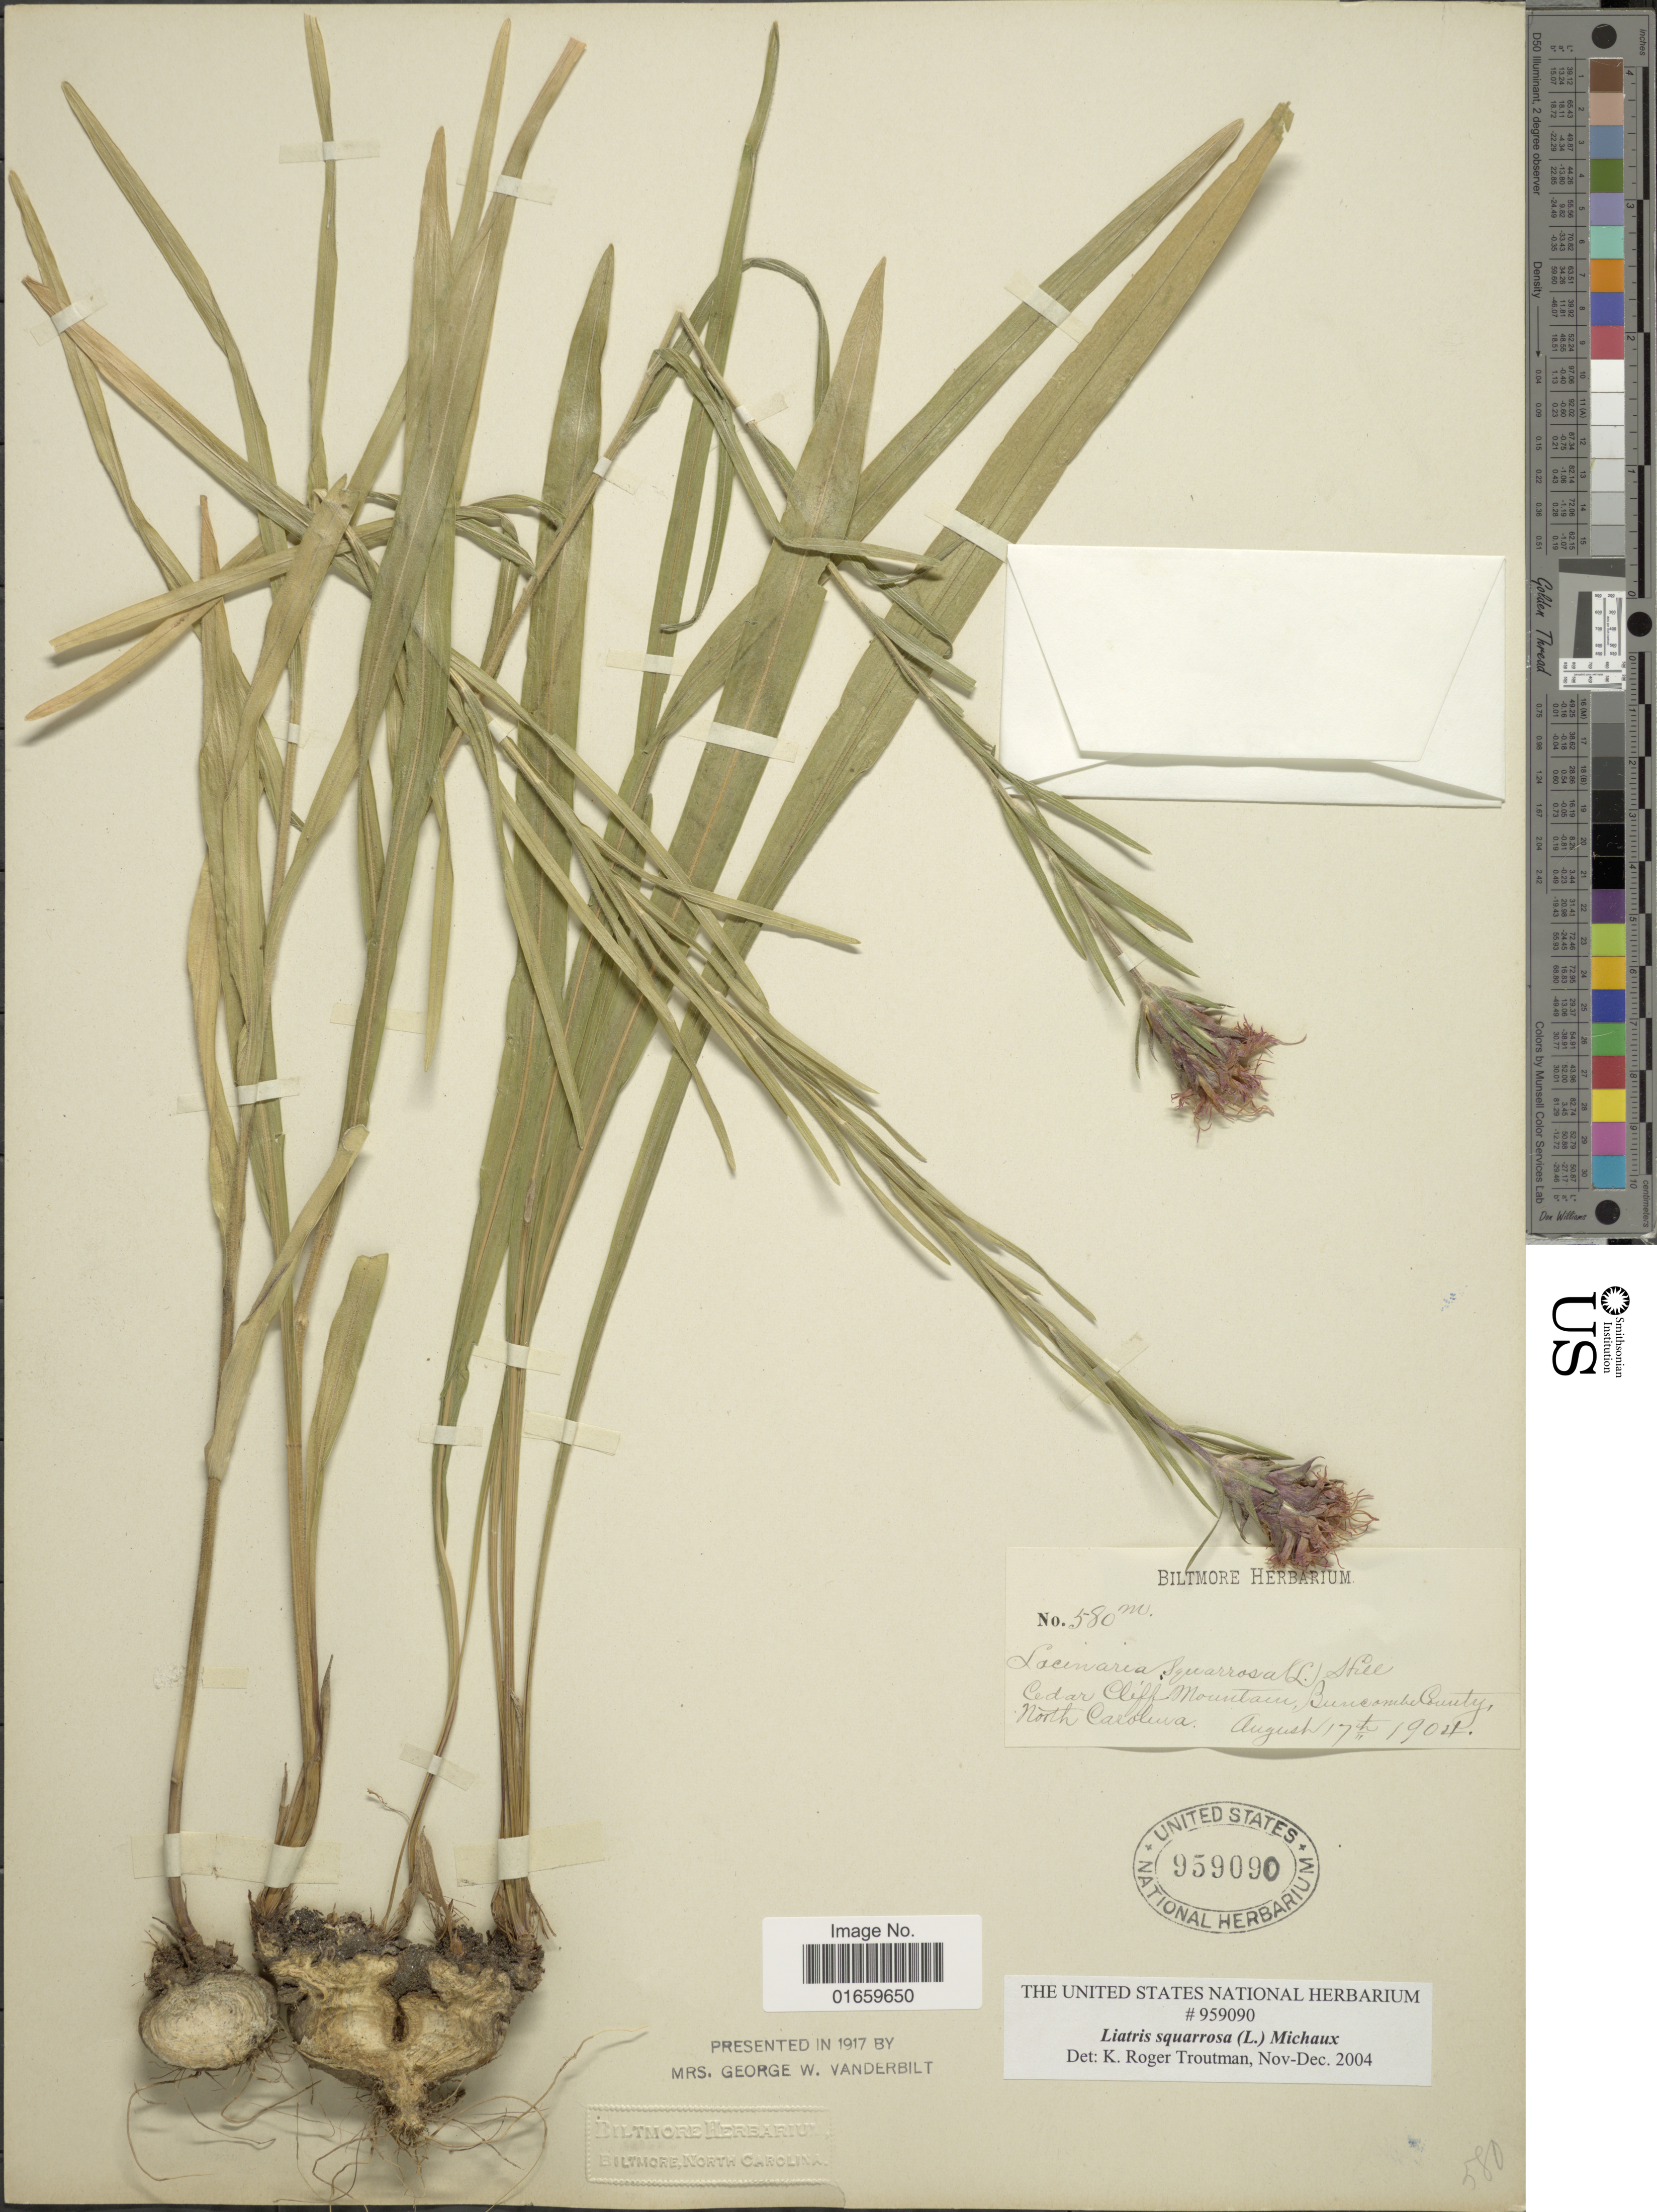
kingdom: Plantae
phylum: Tracheophyta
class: Magnoliopsida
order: Asterales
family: Asteraceae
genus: Liatris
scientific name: Liatris squarrosa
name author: (L.) Michx.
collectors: ex herb. Biltmore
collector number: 580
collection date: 1904-08-17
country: United States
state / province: North Carolina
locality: Cedar Cliff Mountain Bunconchi County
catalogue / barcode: US 959090